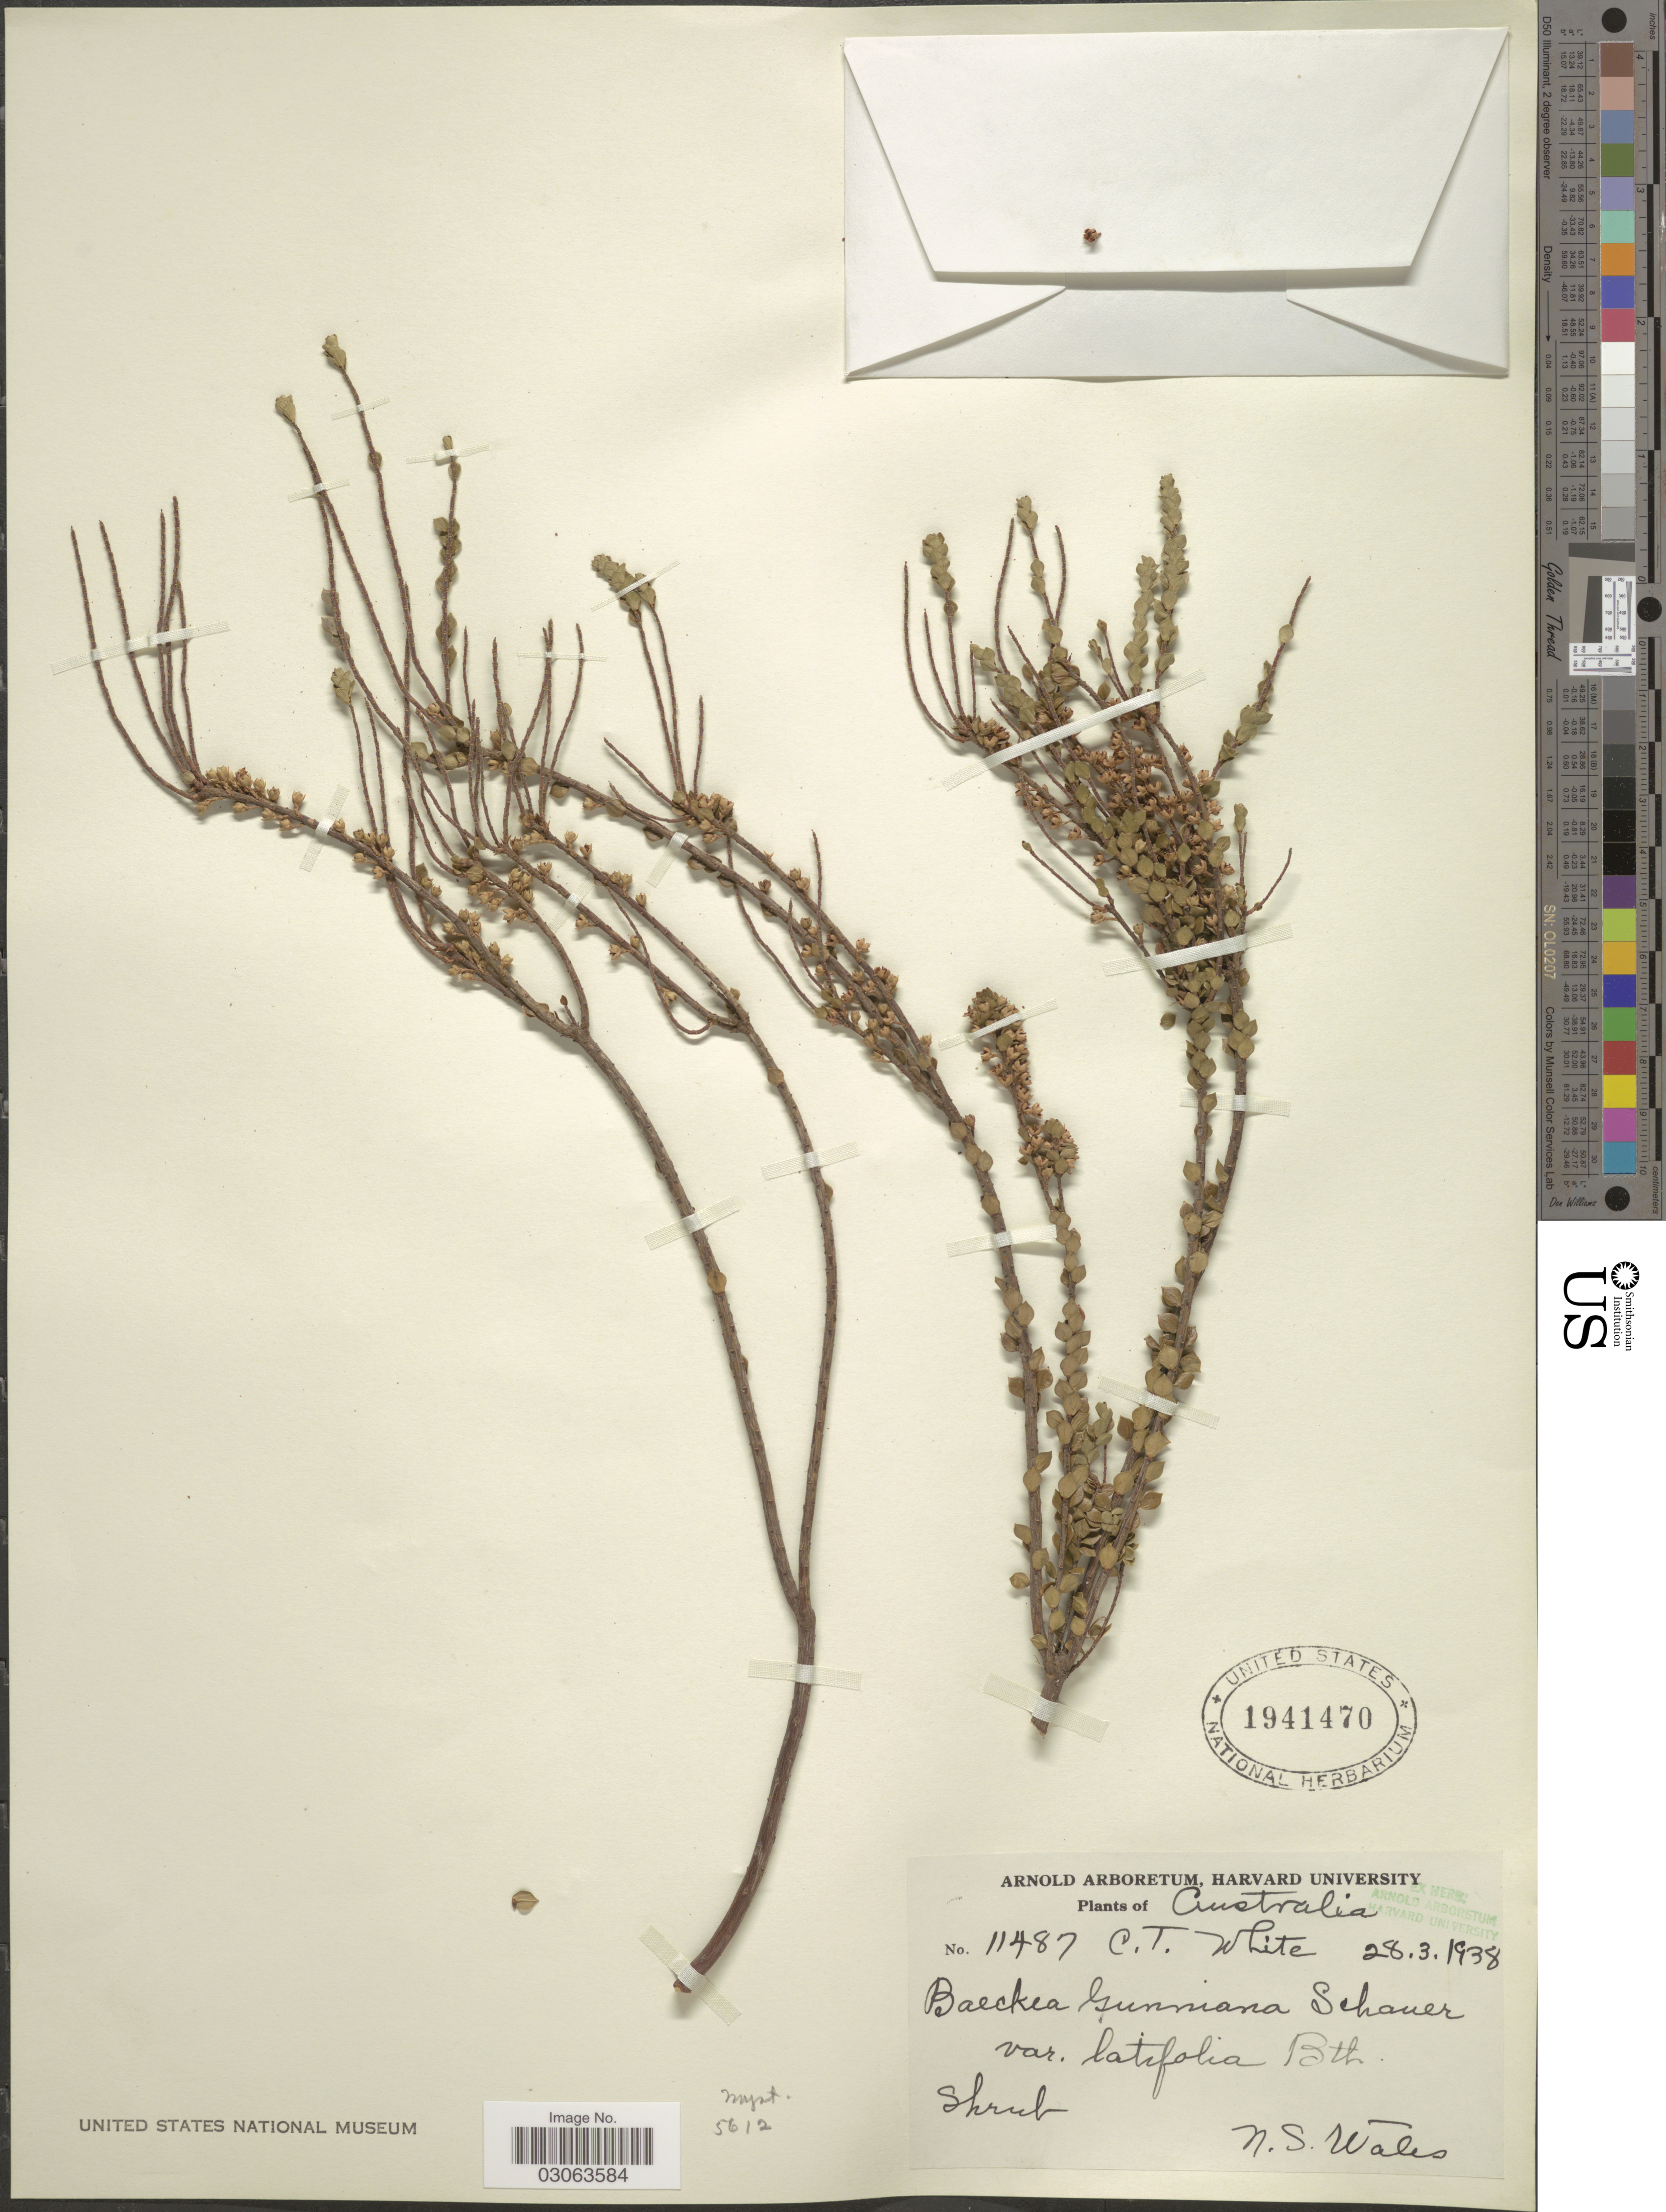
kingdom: Plantae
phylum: Tracheophyta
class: Magnoliopsida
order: Myrtales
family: Myrtaceae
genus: Baeckea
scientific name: Baeckea gunniana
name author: Schauer ex Walp.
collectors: C. T. White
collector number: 11487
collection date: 1938-03-28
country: Australia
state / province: New South Wales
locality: N. S. Wales.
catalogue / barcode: US 1941470